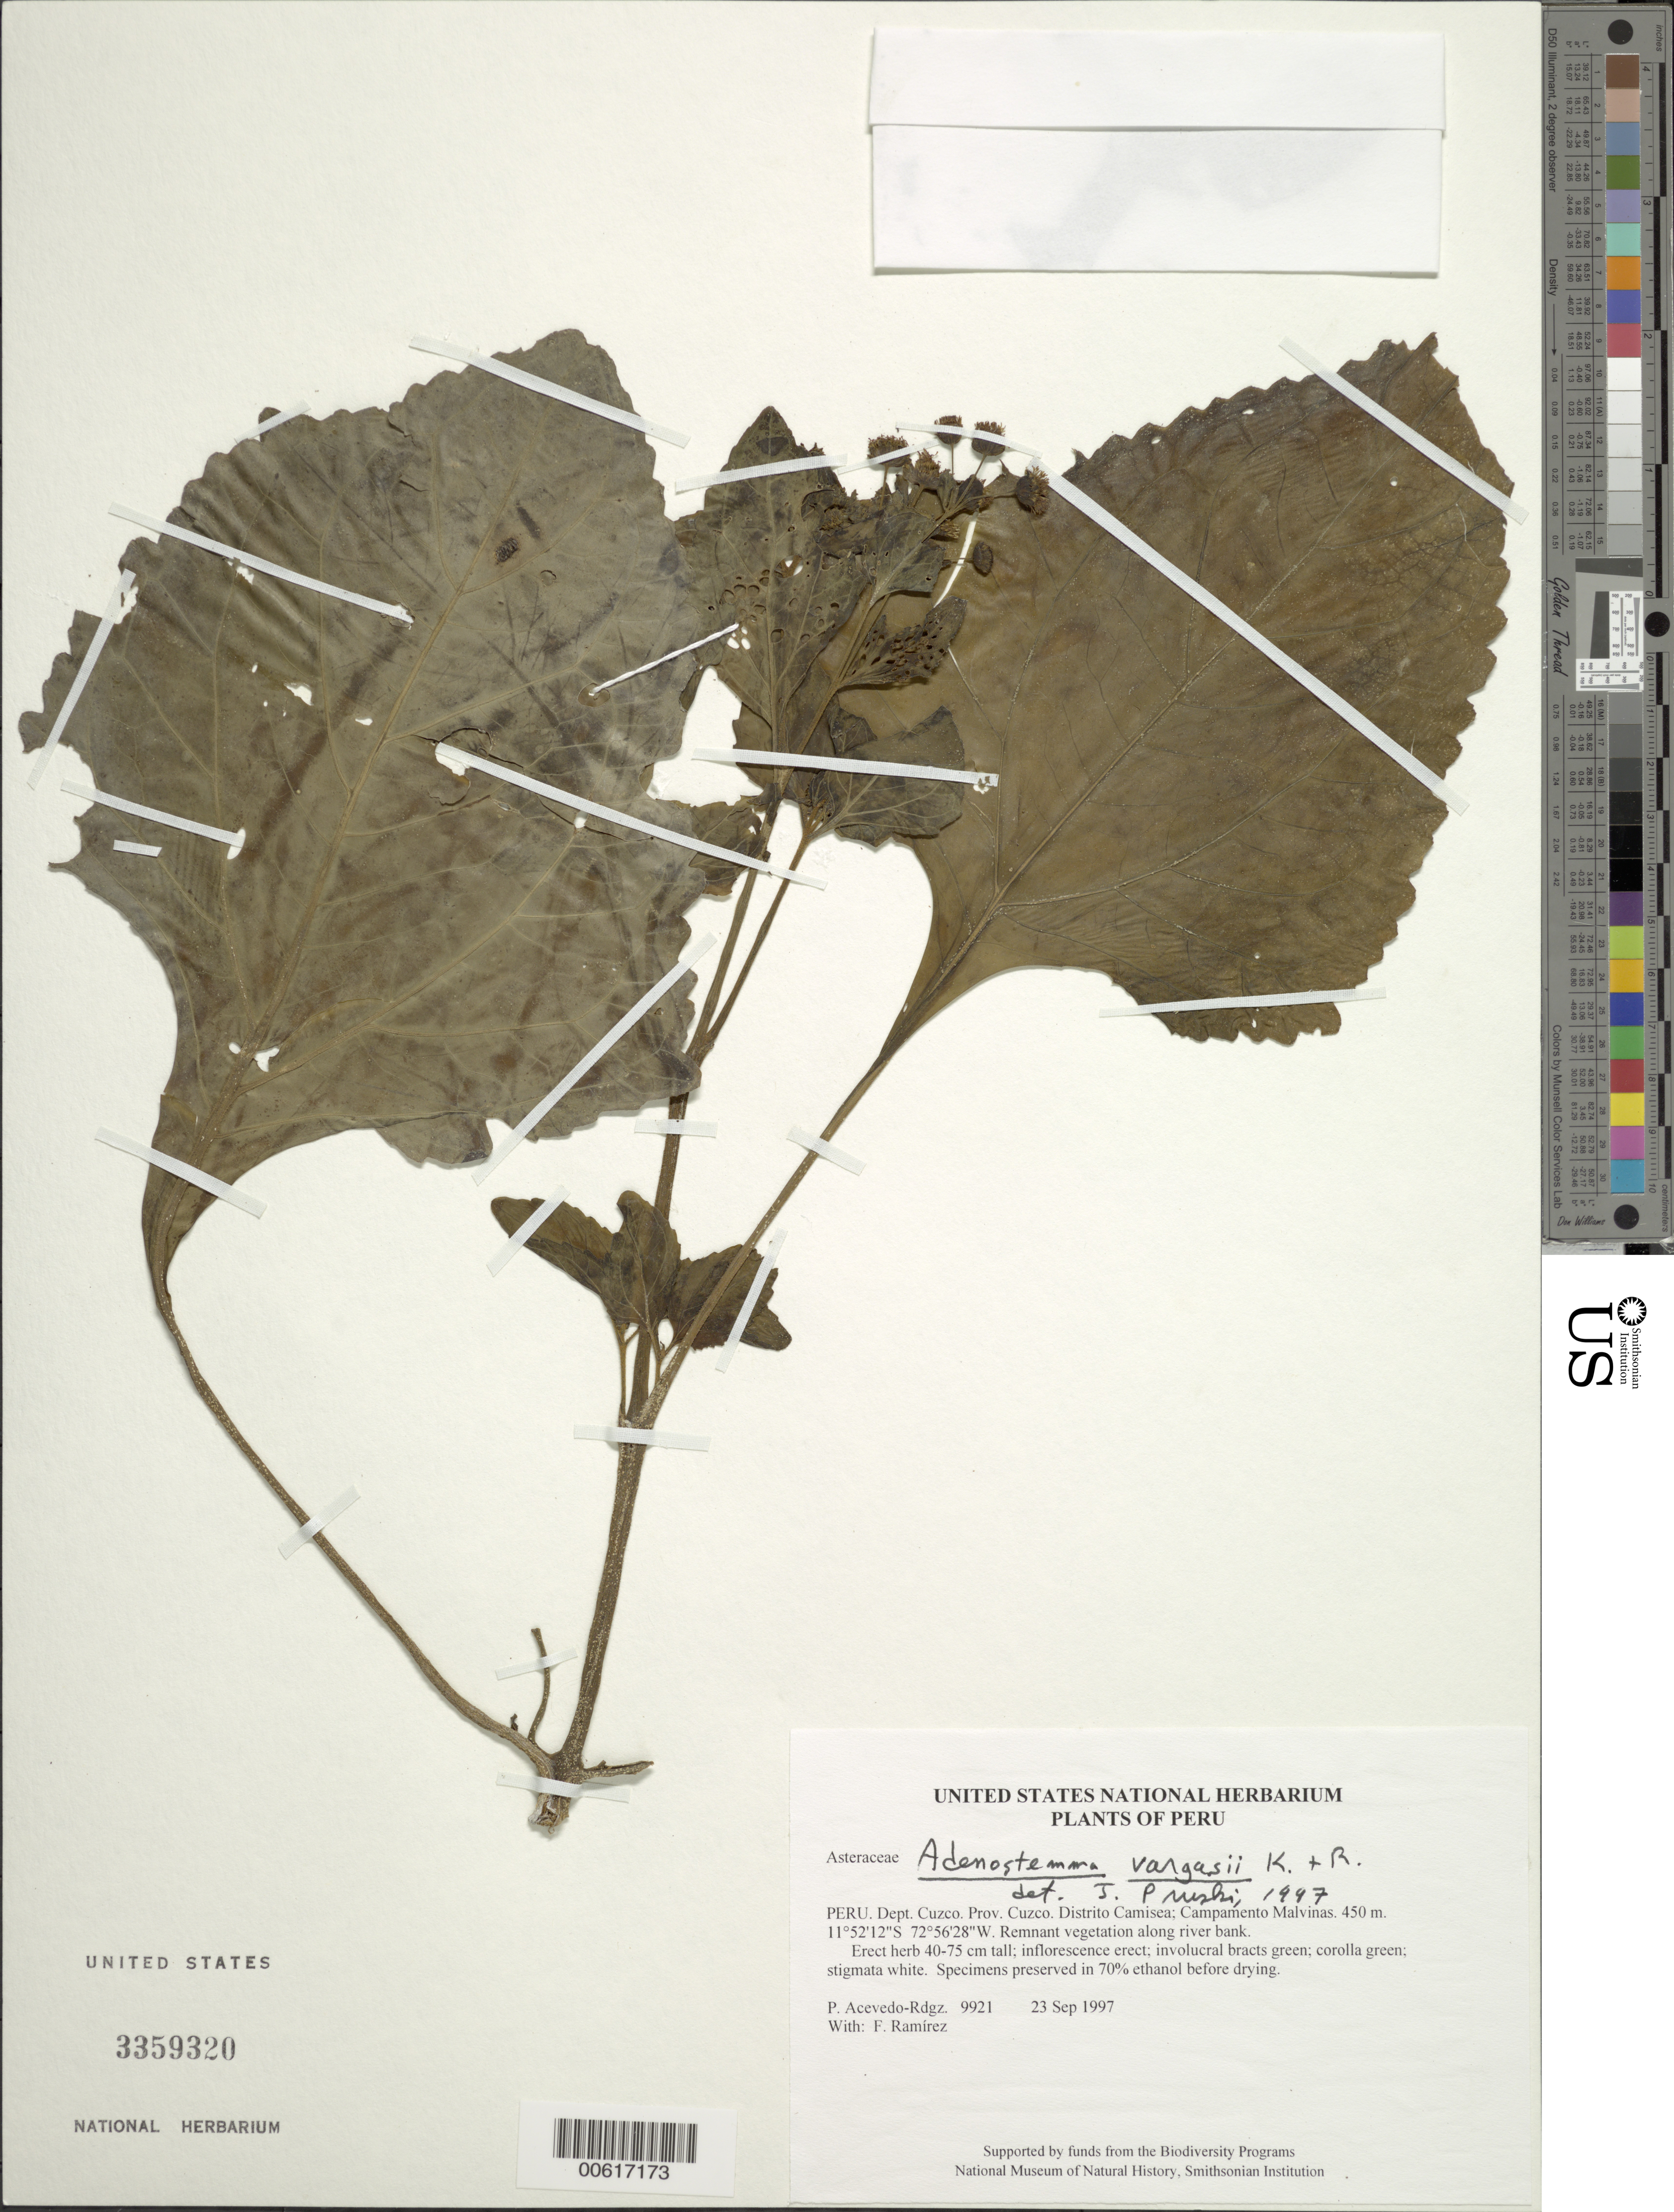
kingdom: Plantae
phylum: Tracheophyta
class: Magnoliopsida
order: Asterales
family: Asteraceae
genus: Adenostemma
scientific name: Adenostemma vargasii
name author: R.M. King & H. Rob.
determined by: Pruski, J. F.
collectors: P. Acevedo-Rodr. & F. Ramirez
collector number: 9921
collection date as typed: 23 Sep 1997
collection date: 1997-09-23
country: Peru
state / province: Cusco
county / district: Cusco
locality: Distrito Camisea; Campamento Malvinas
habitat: Remnant vegetation along river bank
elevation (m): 450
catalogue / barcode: US 3359320